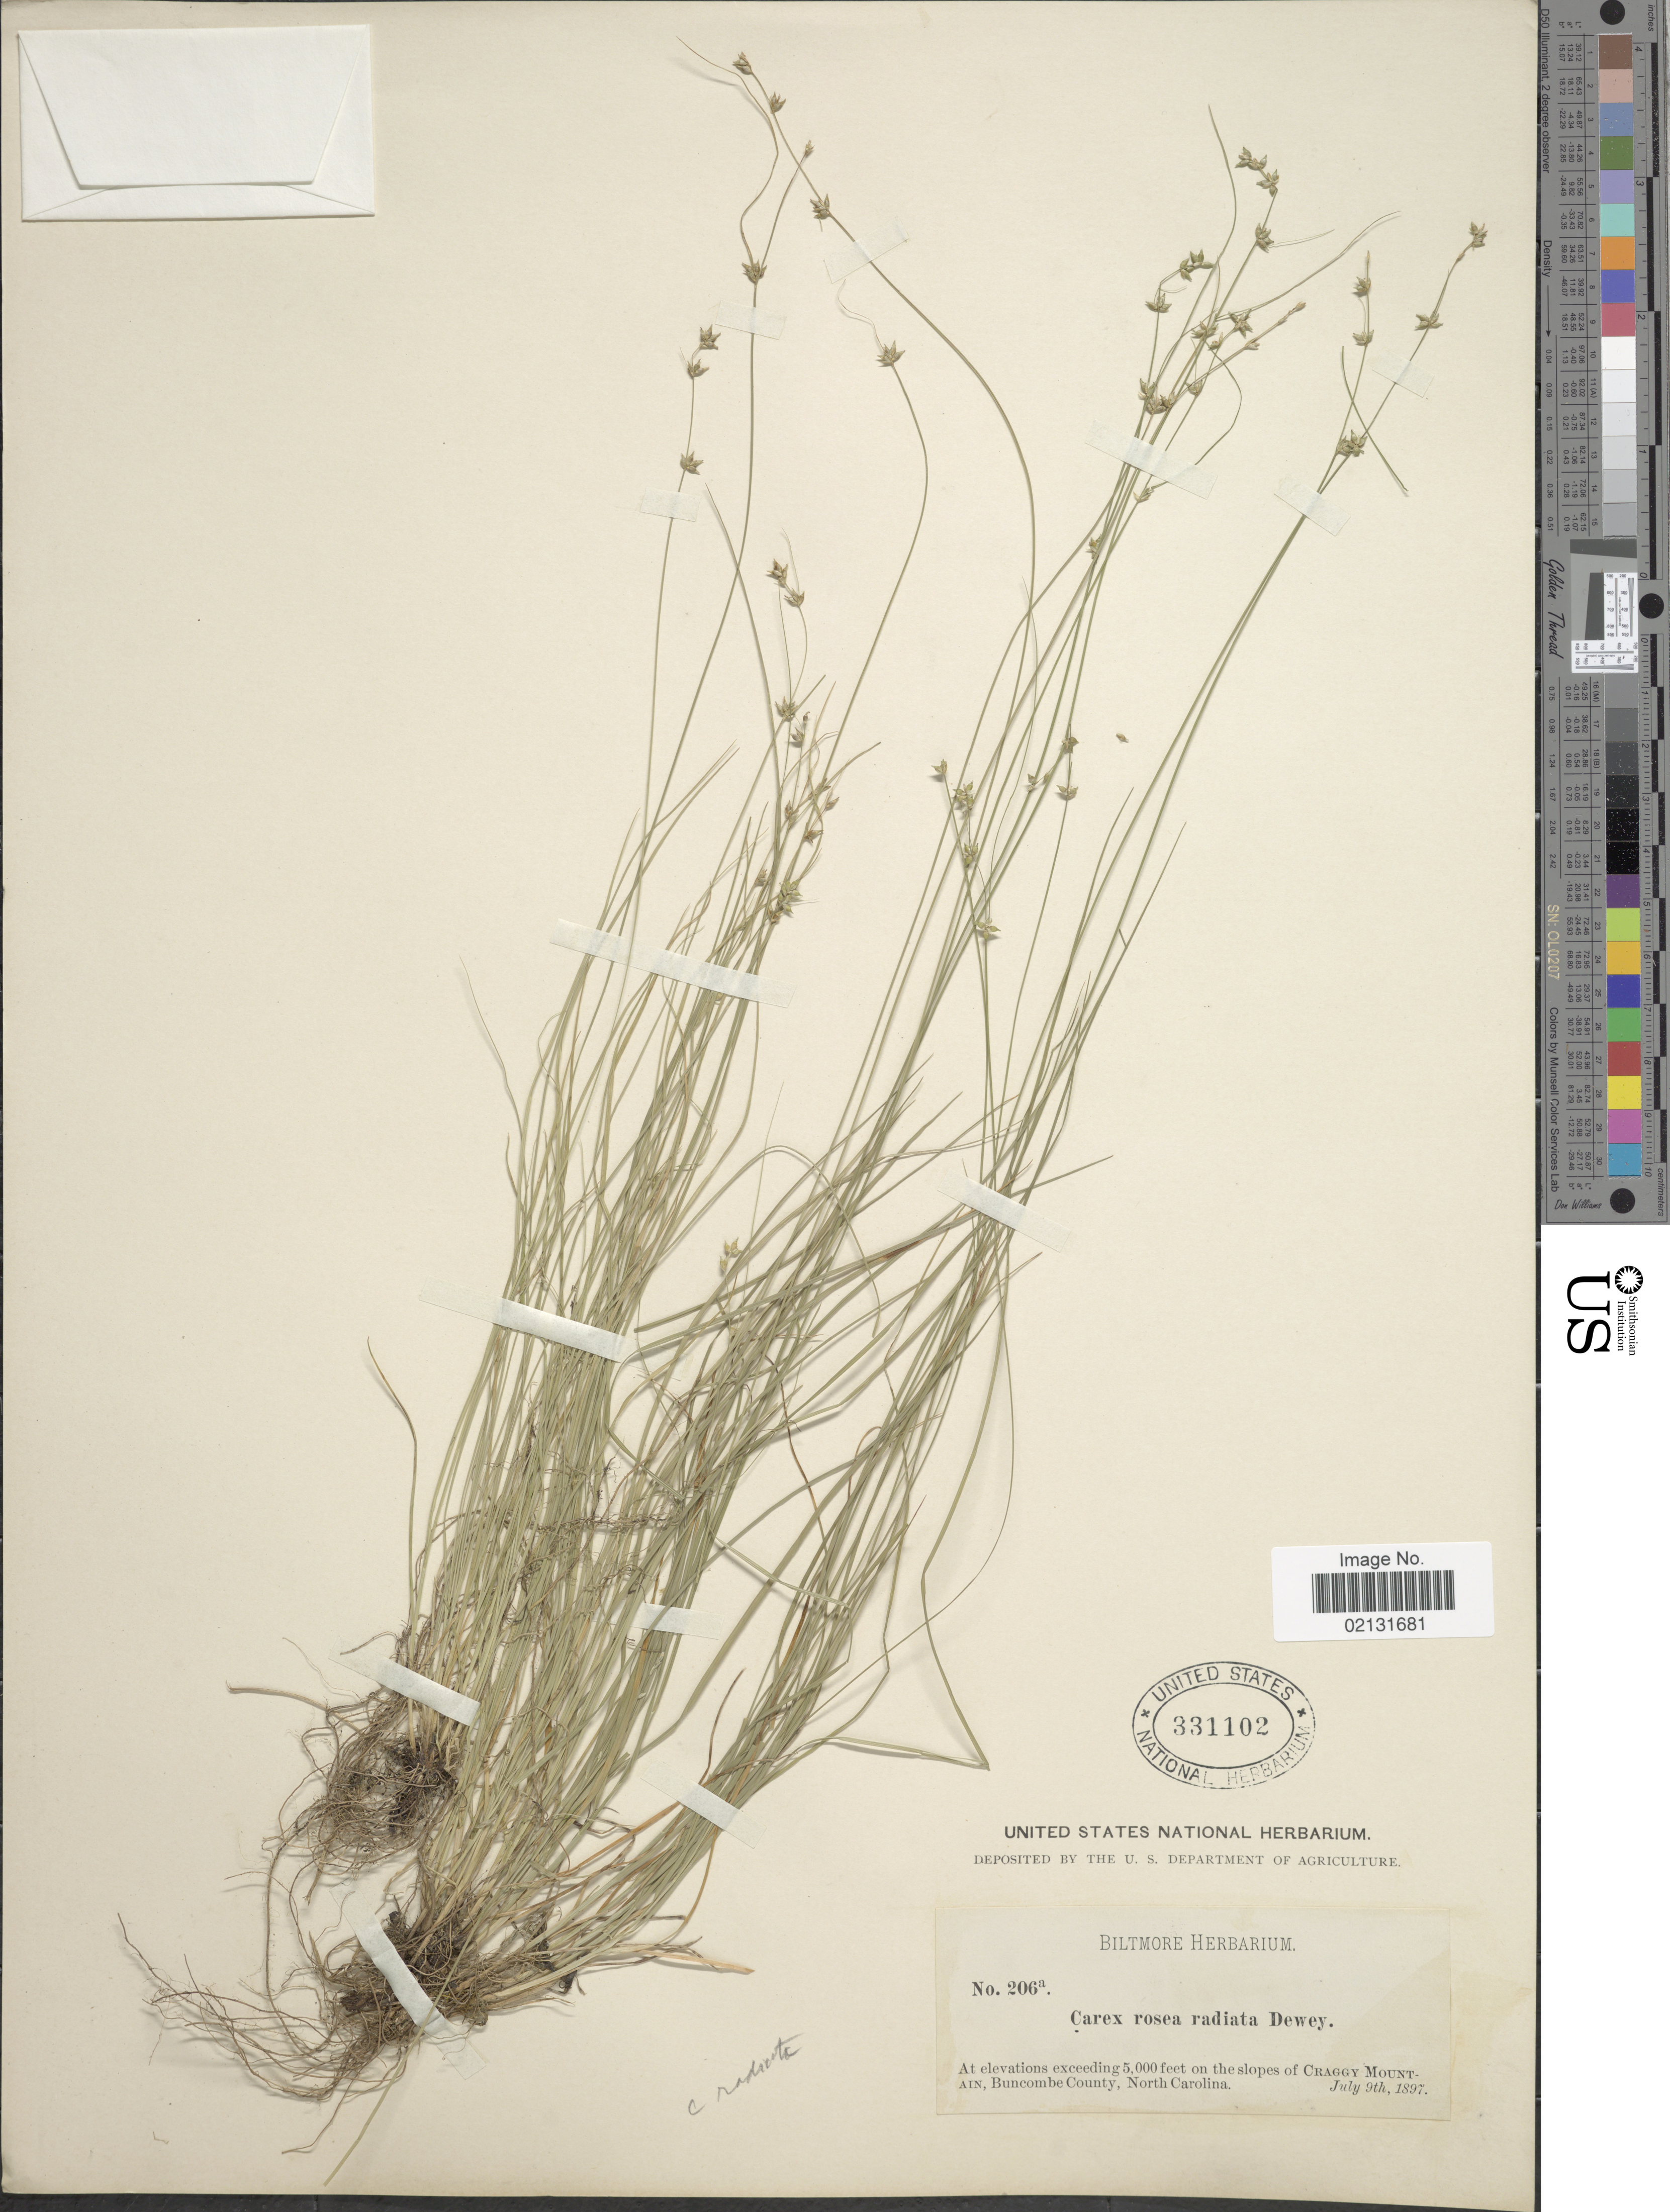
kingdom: Plantae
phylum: Tracheophyta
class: Liliopsida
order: Poales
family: Cyperaceae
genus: Carex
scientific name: Carex rosea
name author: Willd.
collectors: ex herb. Biltmore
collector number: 206a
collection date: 1897-07-09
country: United States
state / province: North Carolina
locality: On the slopes of Craggy Mountain, Buncombe County.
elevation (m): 1524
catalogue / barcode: US 331102